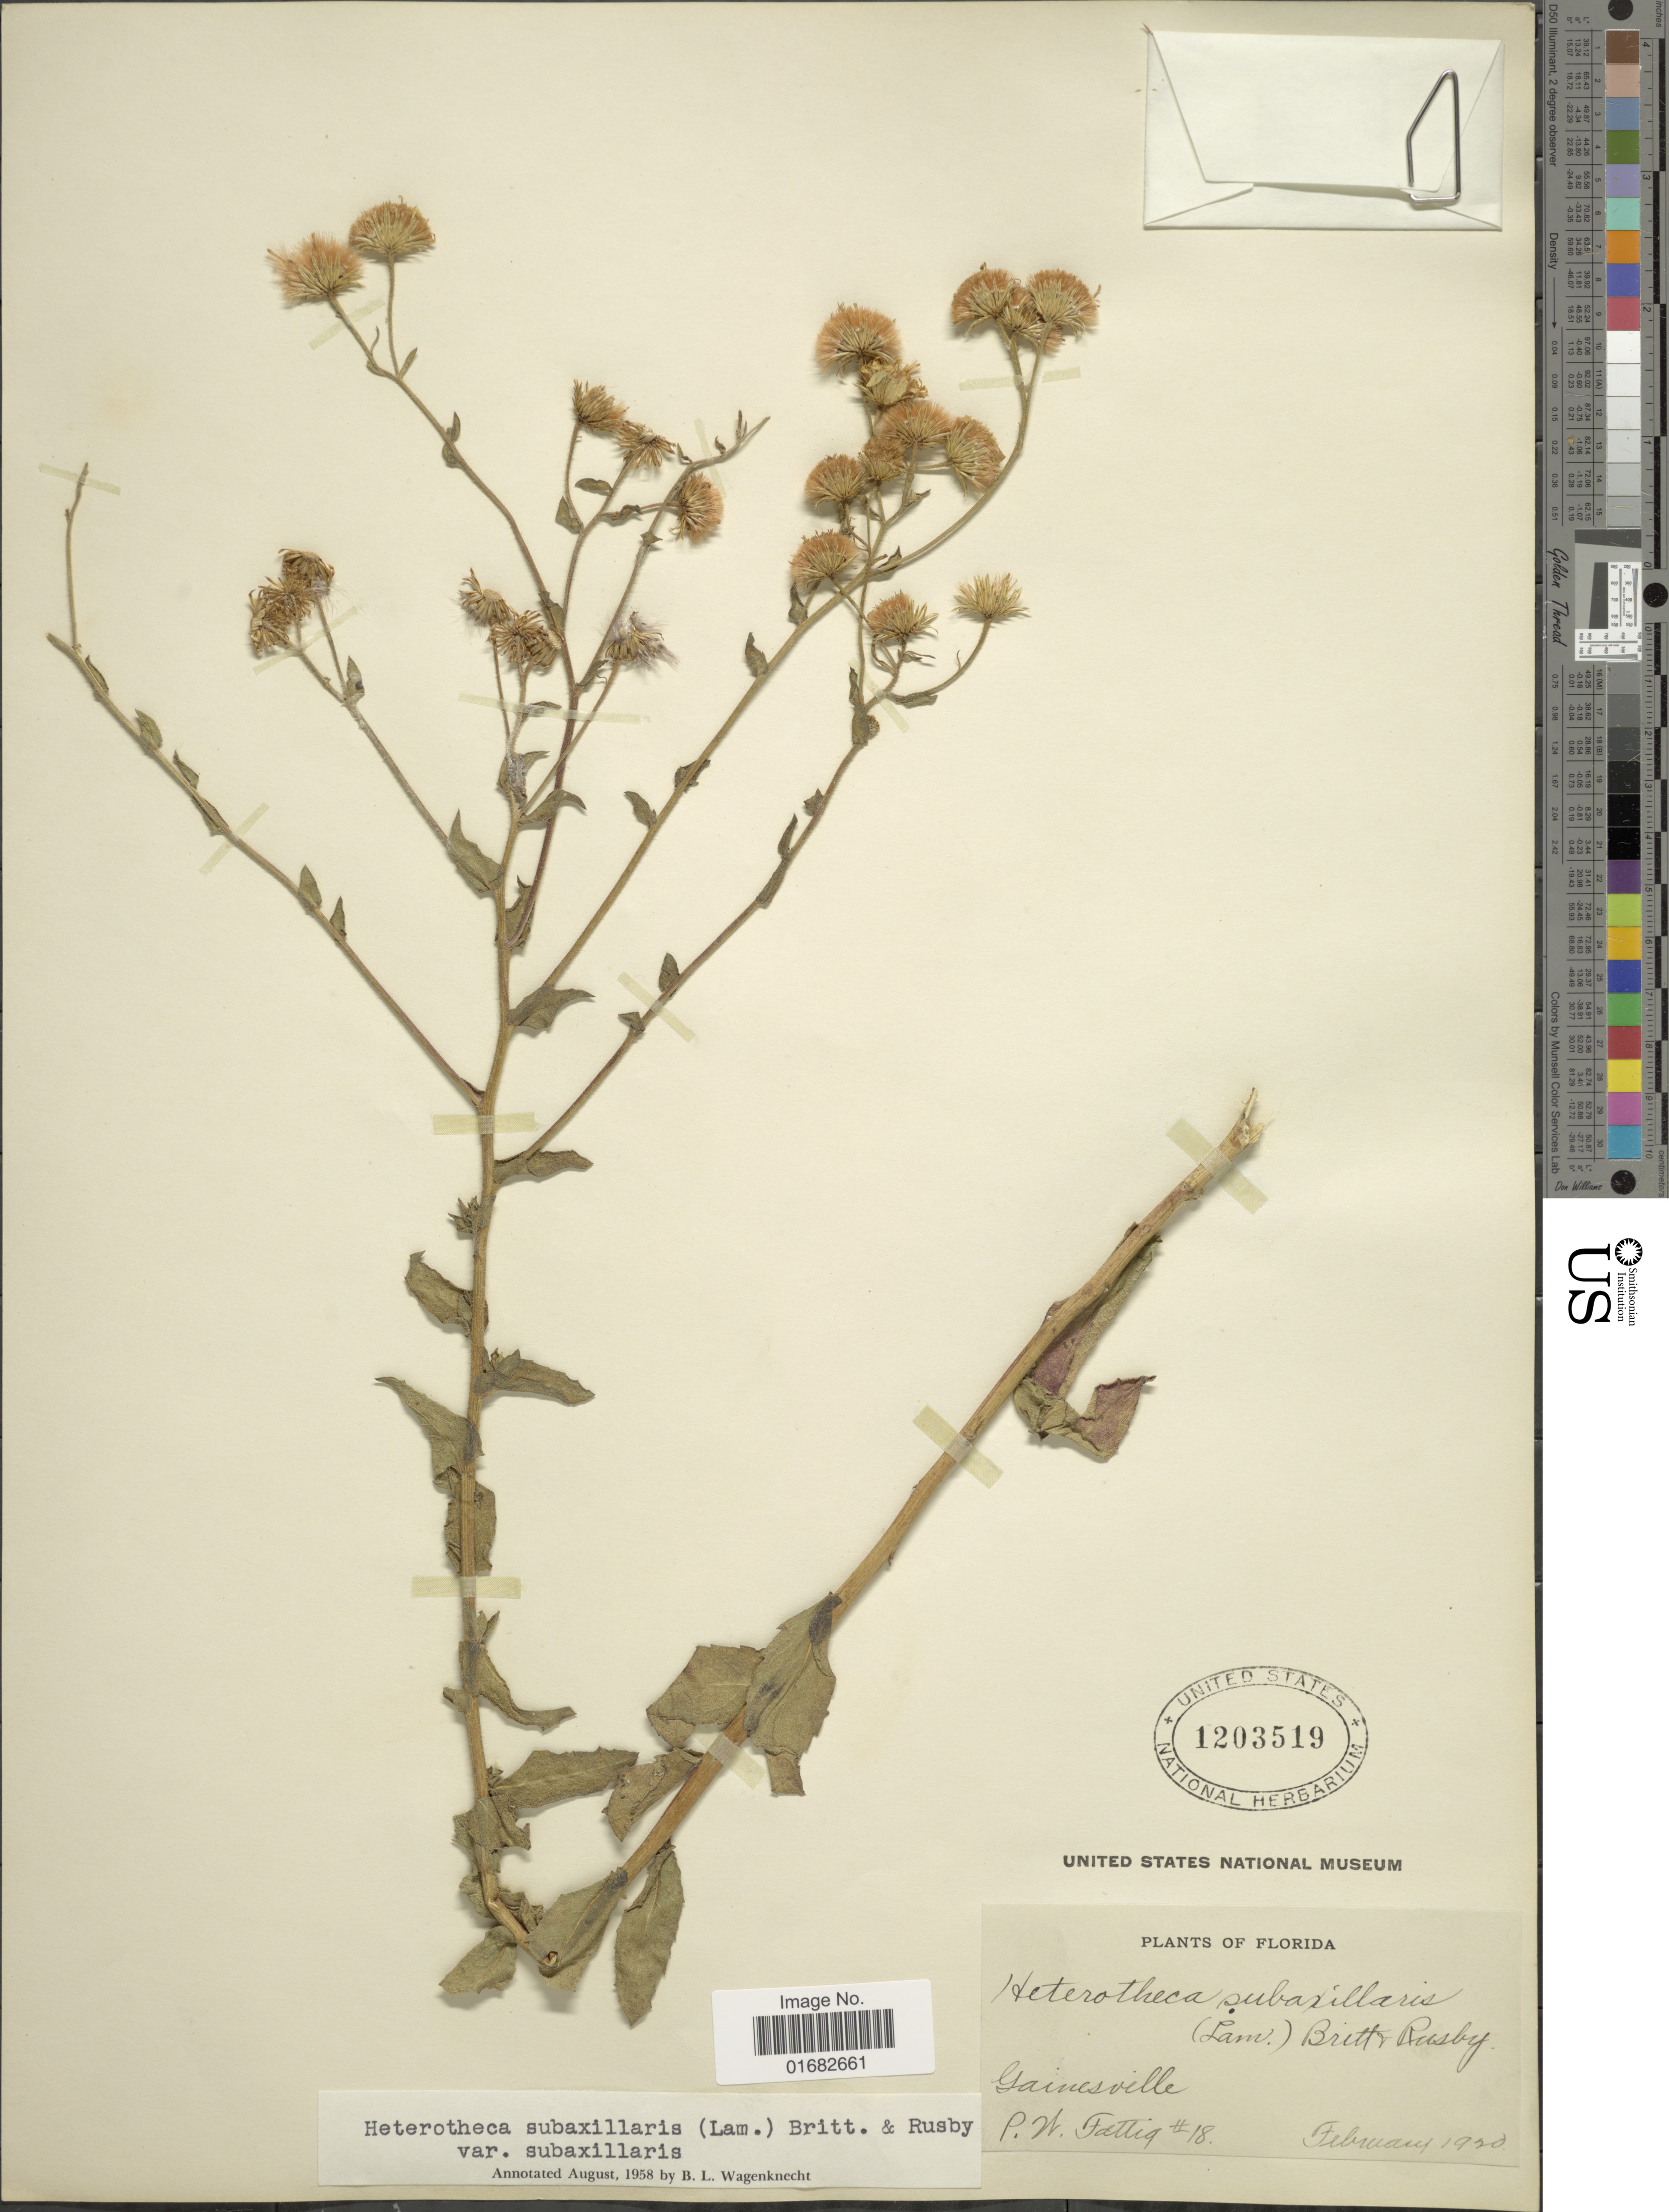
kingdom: Plantae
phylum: Tracheophyta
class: Magnoliopsida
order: Asterales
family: Asteraceae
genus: Heterotheca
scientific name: Heterotheca subaxillaris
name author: (Lam.) Britton & Rusby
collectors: P. Fattiq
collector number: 18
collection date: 1920-02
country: United States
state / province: Florida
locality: Gainesville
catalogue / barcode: US 1203519